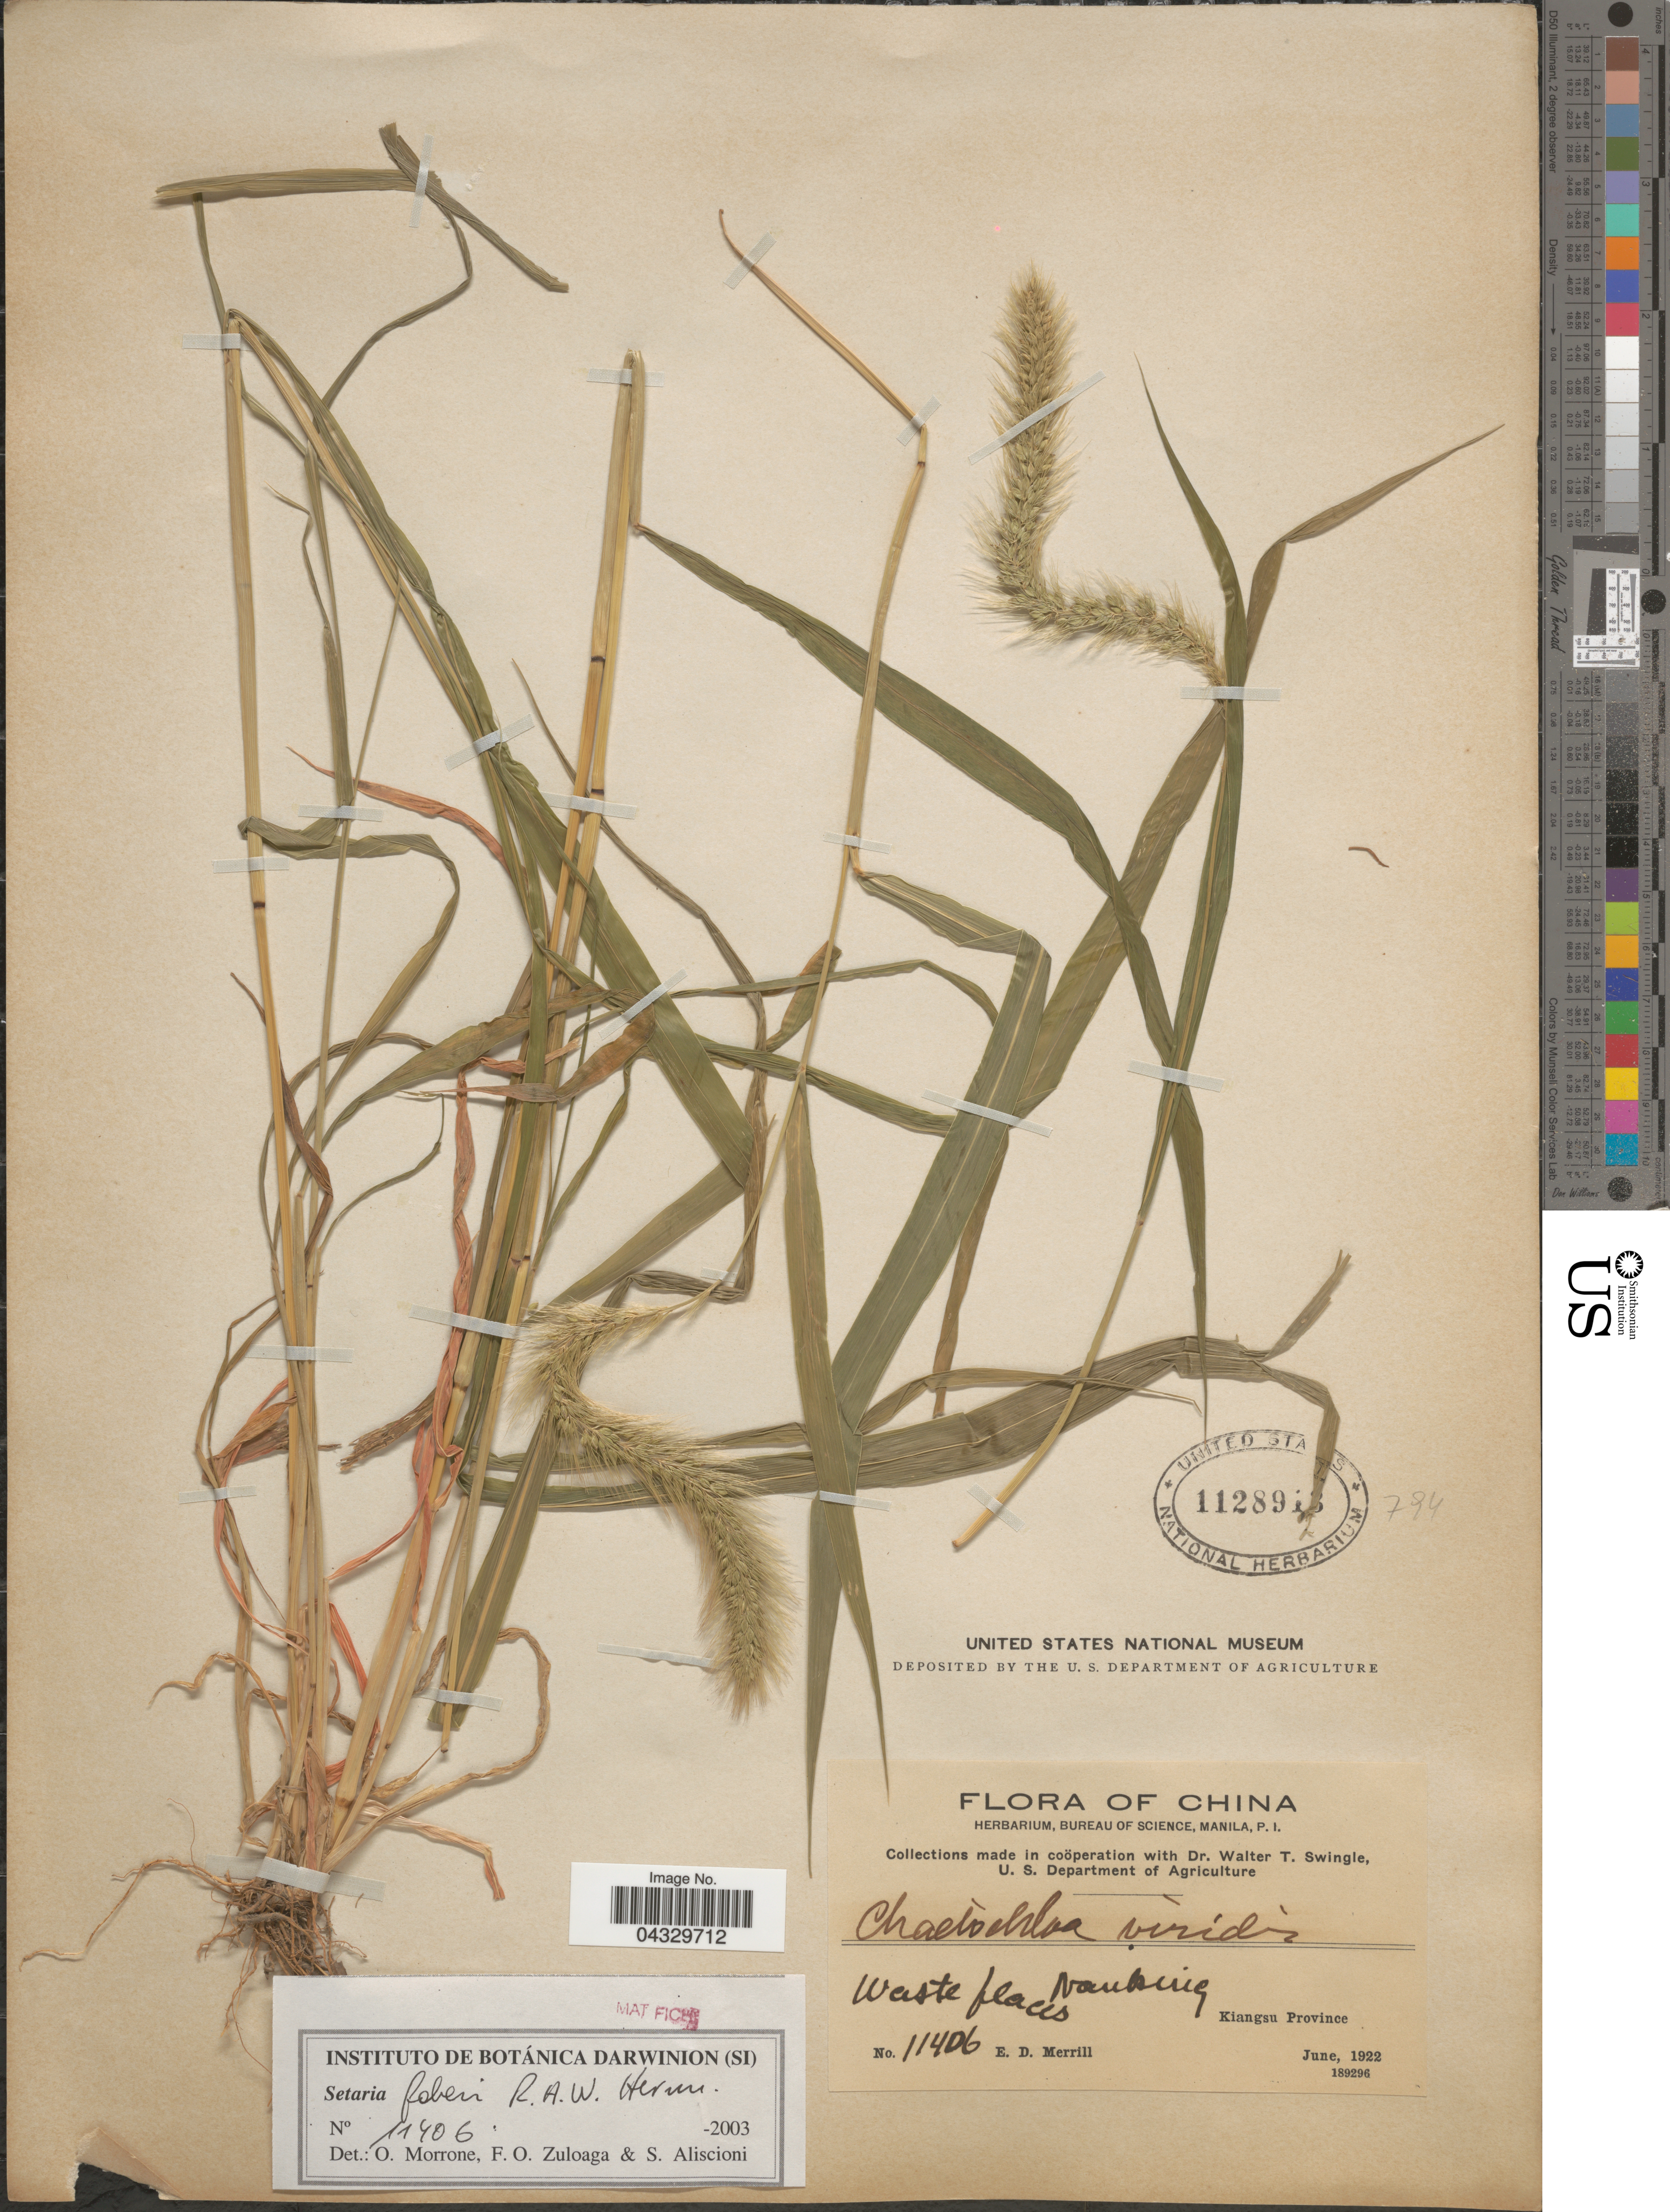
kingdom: Plantae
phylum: Tracheophyta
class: Liliopsida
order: Poales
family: Poaceae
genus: Setaria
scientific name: Setaria faberi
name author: R.A.W. Herrm.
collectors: E. D. Merrill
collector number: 11406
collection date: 1922-06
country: China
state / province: Jiangsu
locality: Nanking. Kiangsu Province.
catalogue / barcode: US 1128912